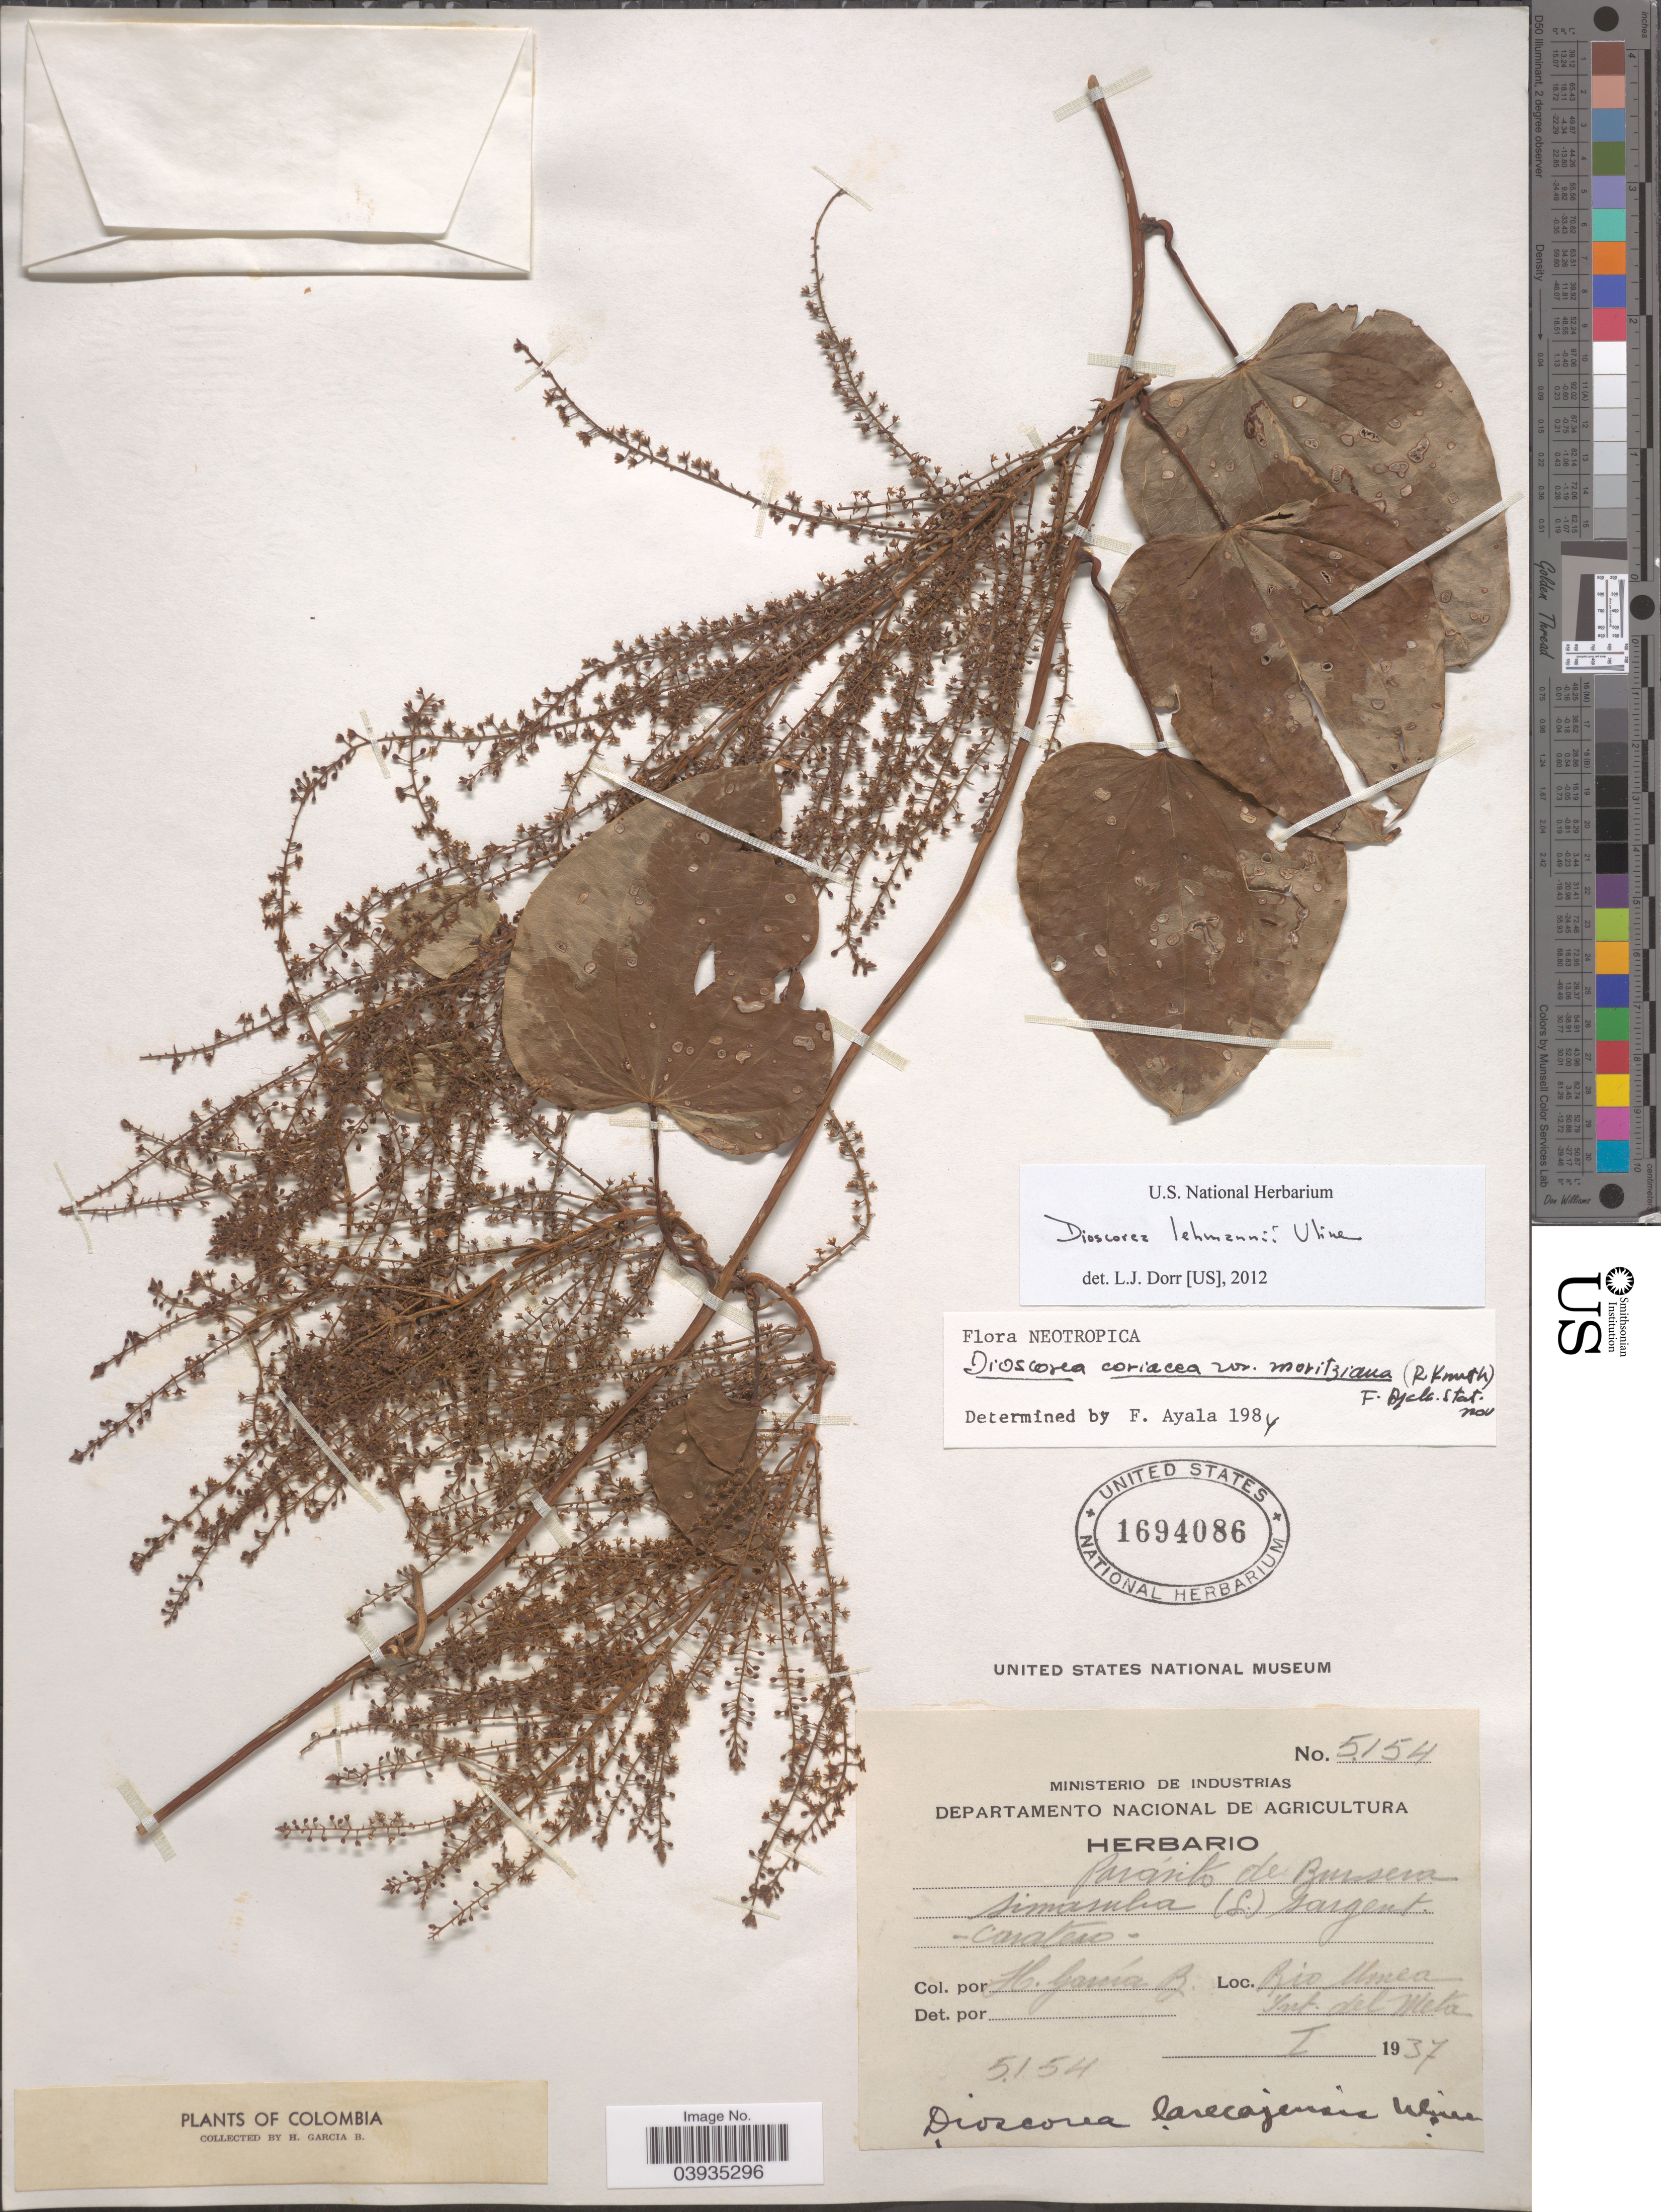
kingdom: Plantae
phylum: Tracheophyta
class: Liliopsida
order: Dioscoreales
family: Dioscoreaceae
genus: Dioscorea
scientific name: Dioscorea lehmannii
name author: Uline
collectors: H. García B.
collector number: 5154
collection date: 1937-01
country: Colombia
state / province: Meta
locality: Rio Umea. Int. del Meta.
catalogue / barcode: US 1694086